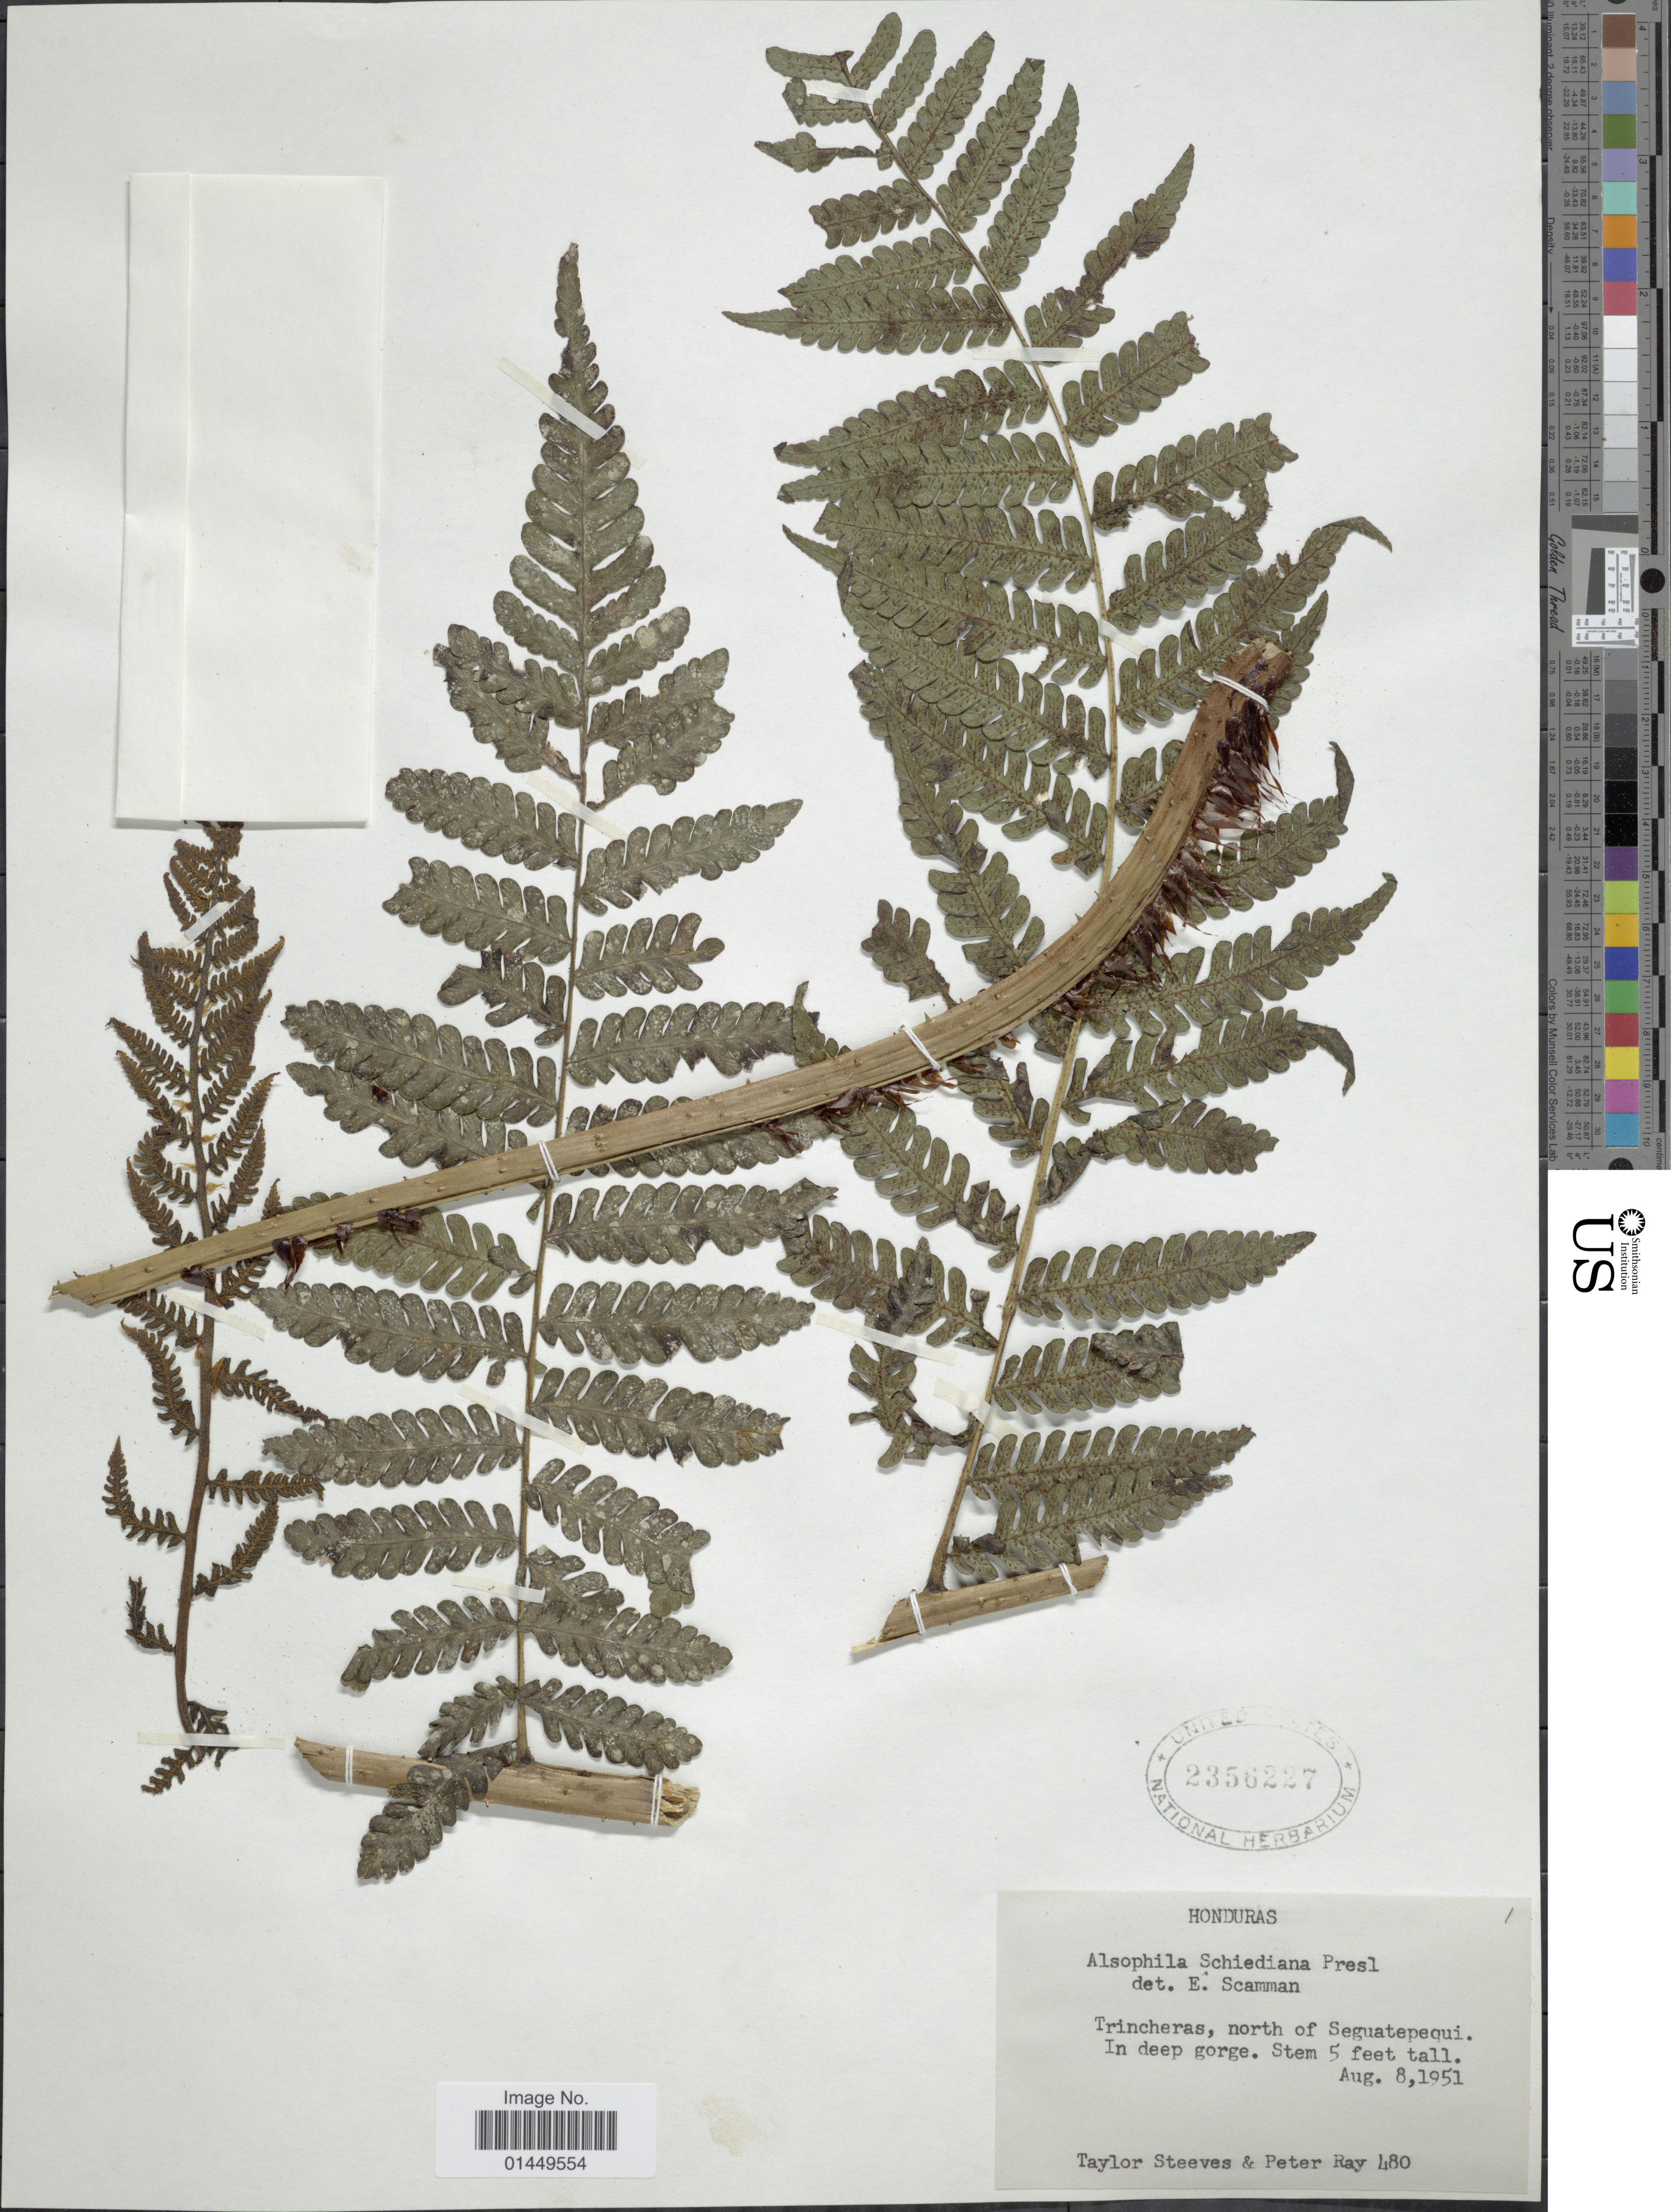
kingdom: Plantae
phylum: Tracheophyta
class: Polypodiopsida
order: Cyatheales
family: Cyatheaceae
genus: Cyathea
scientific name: Cyathea schiedeana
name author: (C. Presl) Domin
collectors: T. Steeves & P. Ray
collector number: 480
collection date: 1951-08-08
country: Honduras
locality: Trincheras, north of Seguatepequi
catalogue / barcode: US 2356227